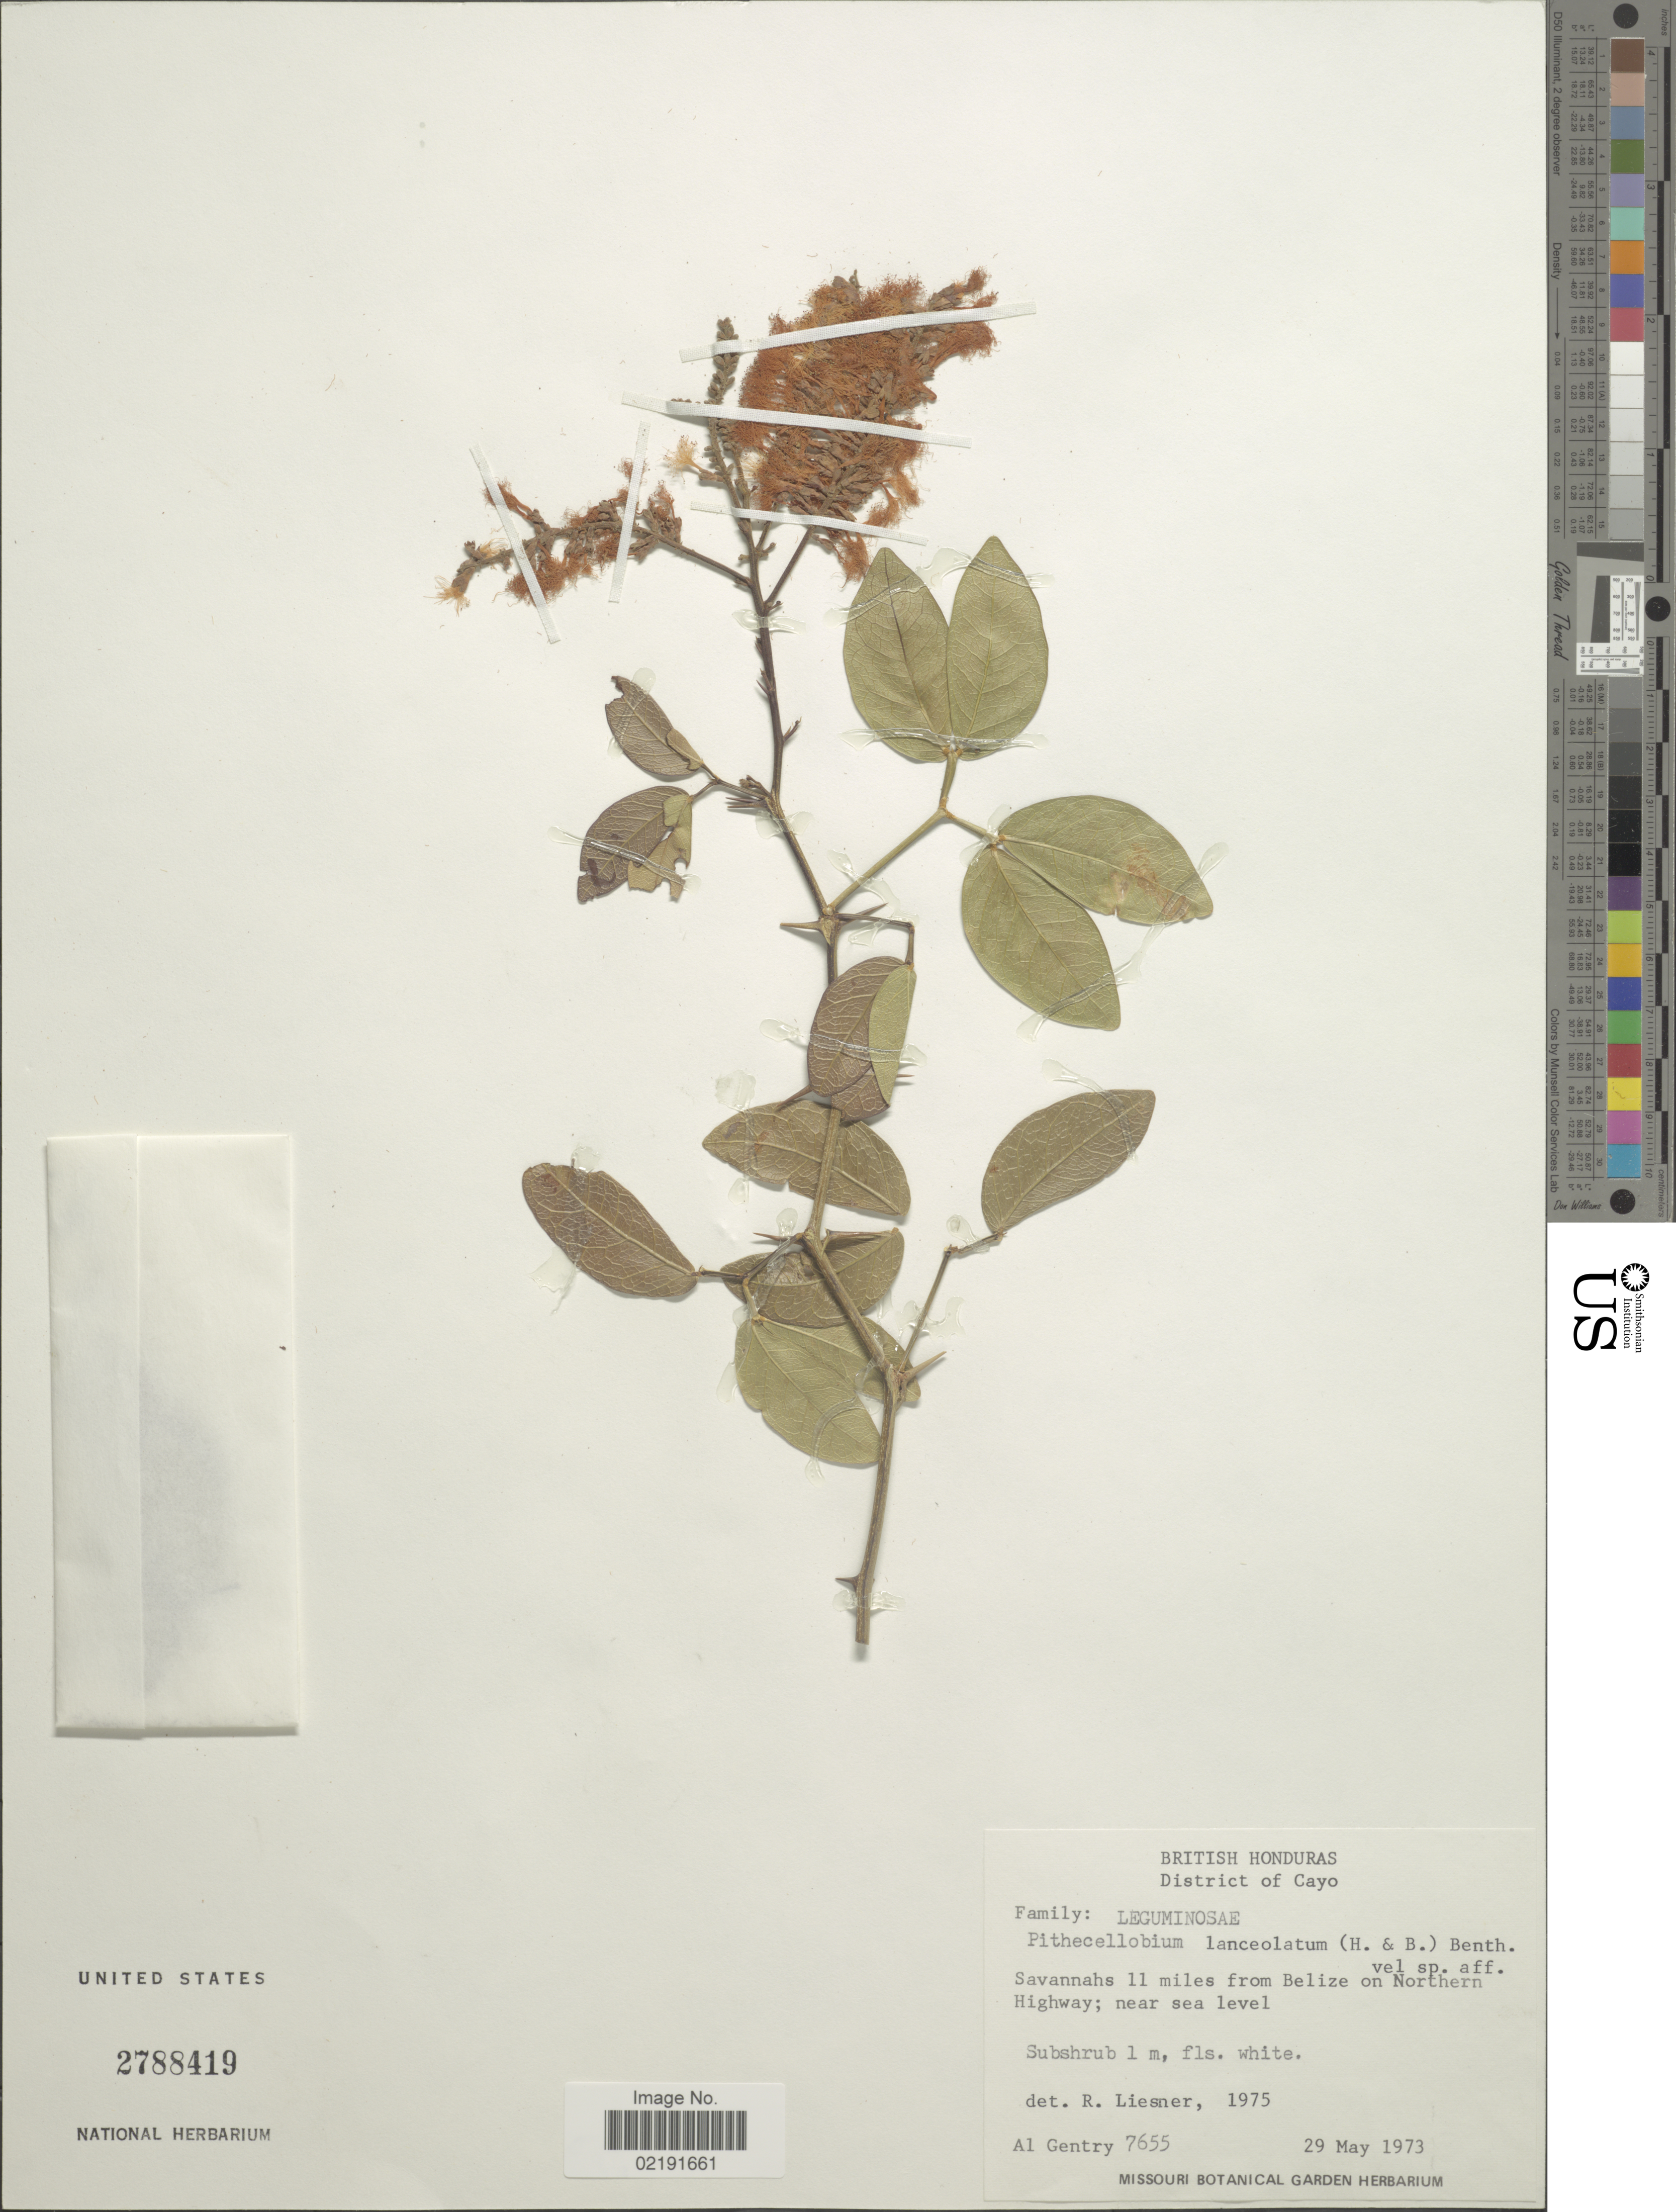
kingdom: Plantae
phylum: Tracheophyta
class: Magnoliopsida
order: Fabales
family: Fabaceae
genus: Pithecellobium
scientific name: Pithecellobium lanceolatum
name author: (Humb. & Bonpl. ex Willd.) Benth.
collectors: A. H. Gentry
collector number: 7655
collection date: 1973-05-29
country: Belize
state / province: Cayo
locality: British Honduras. District of Cayo. Savannahs 11 miles from Belize on Northern Highway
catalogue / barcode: US 2788419